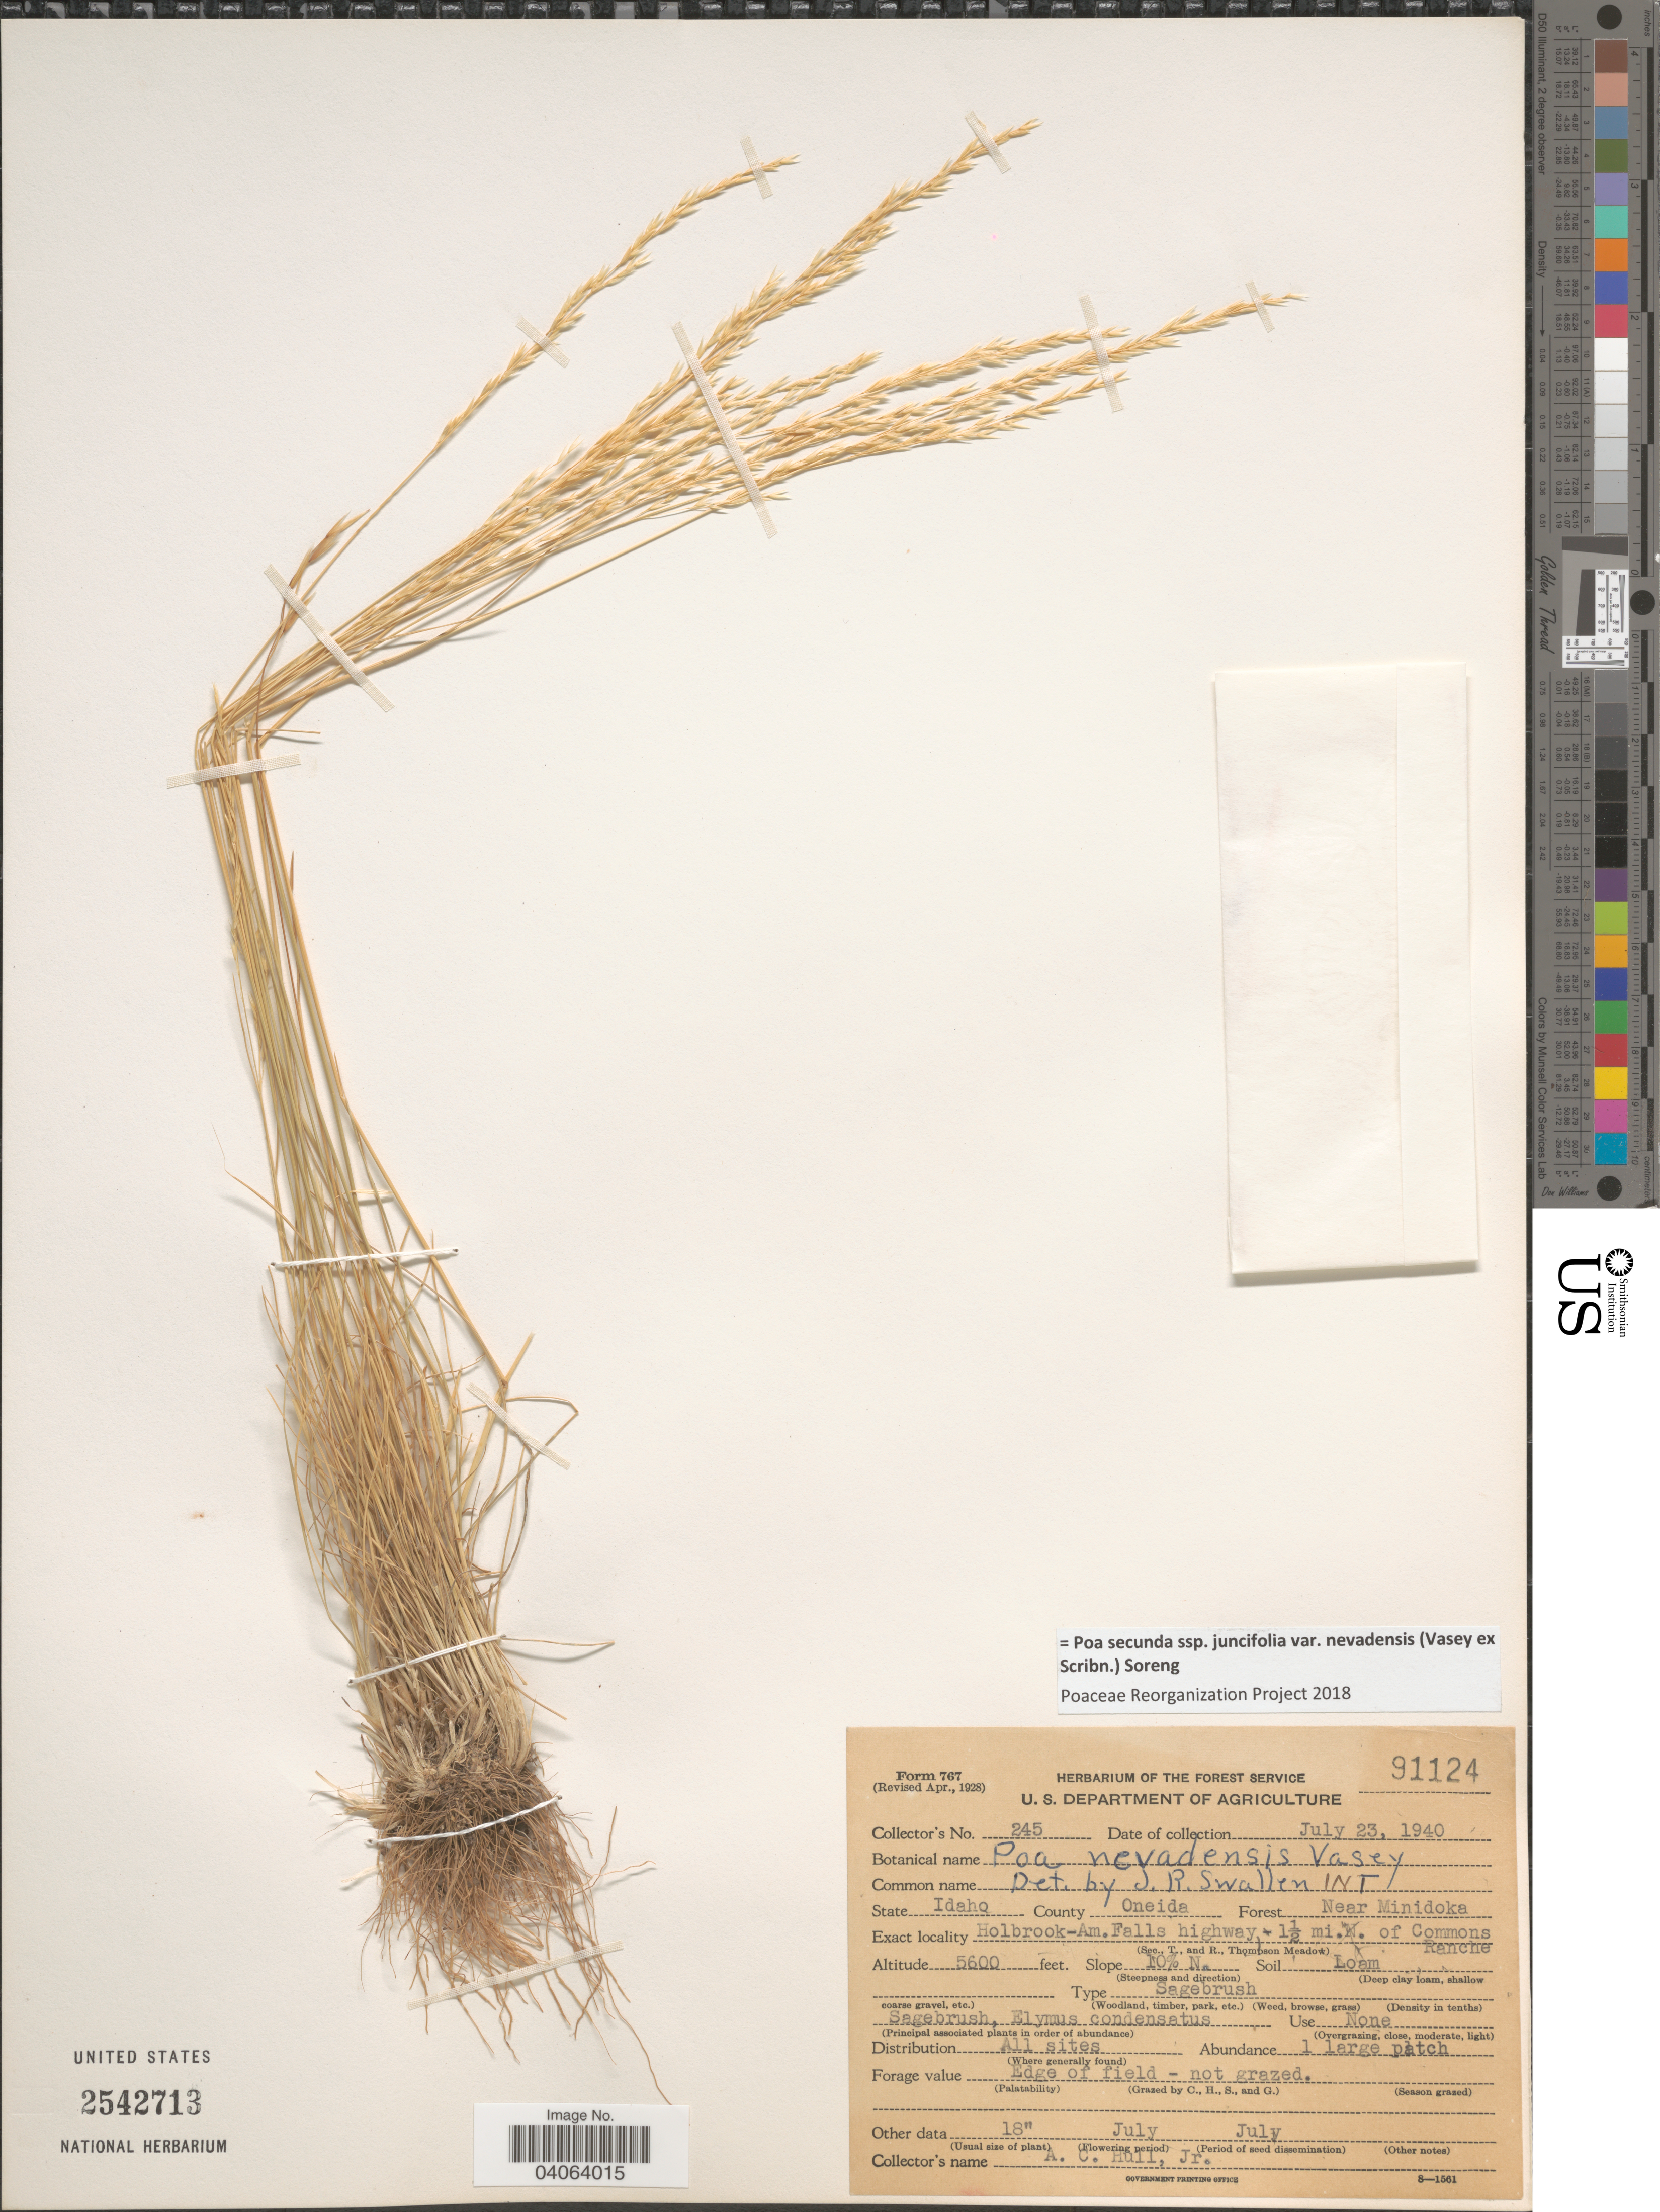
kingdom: Plantae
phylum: Tracheophyta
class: Liliopsida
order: Poales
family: Poaceae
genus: Poa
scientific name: Poa secunda subsp. juncifolia var. nevadensis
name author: (Vasey ex Scribn.) Soreng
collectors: A. Hull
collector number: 245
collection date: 1940-07-23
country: United States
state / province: Idaho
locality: County Oneida. Forest Near Minidoka. Holbrook-Am.Falls highway, 1½ mi. of Commons Ranche. Slope 10% N.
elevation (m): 1707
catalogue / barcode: US 2542713